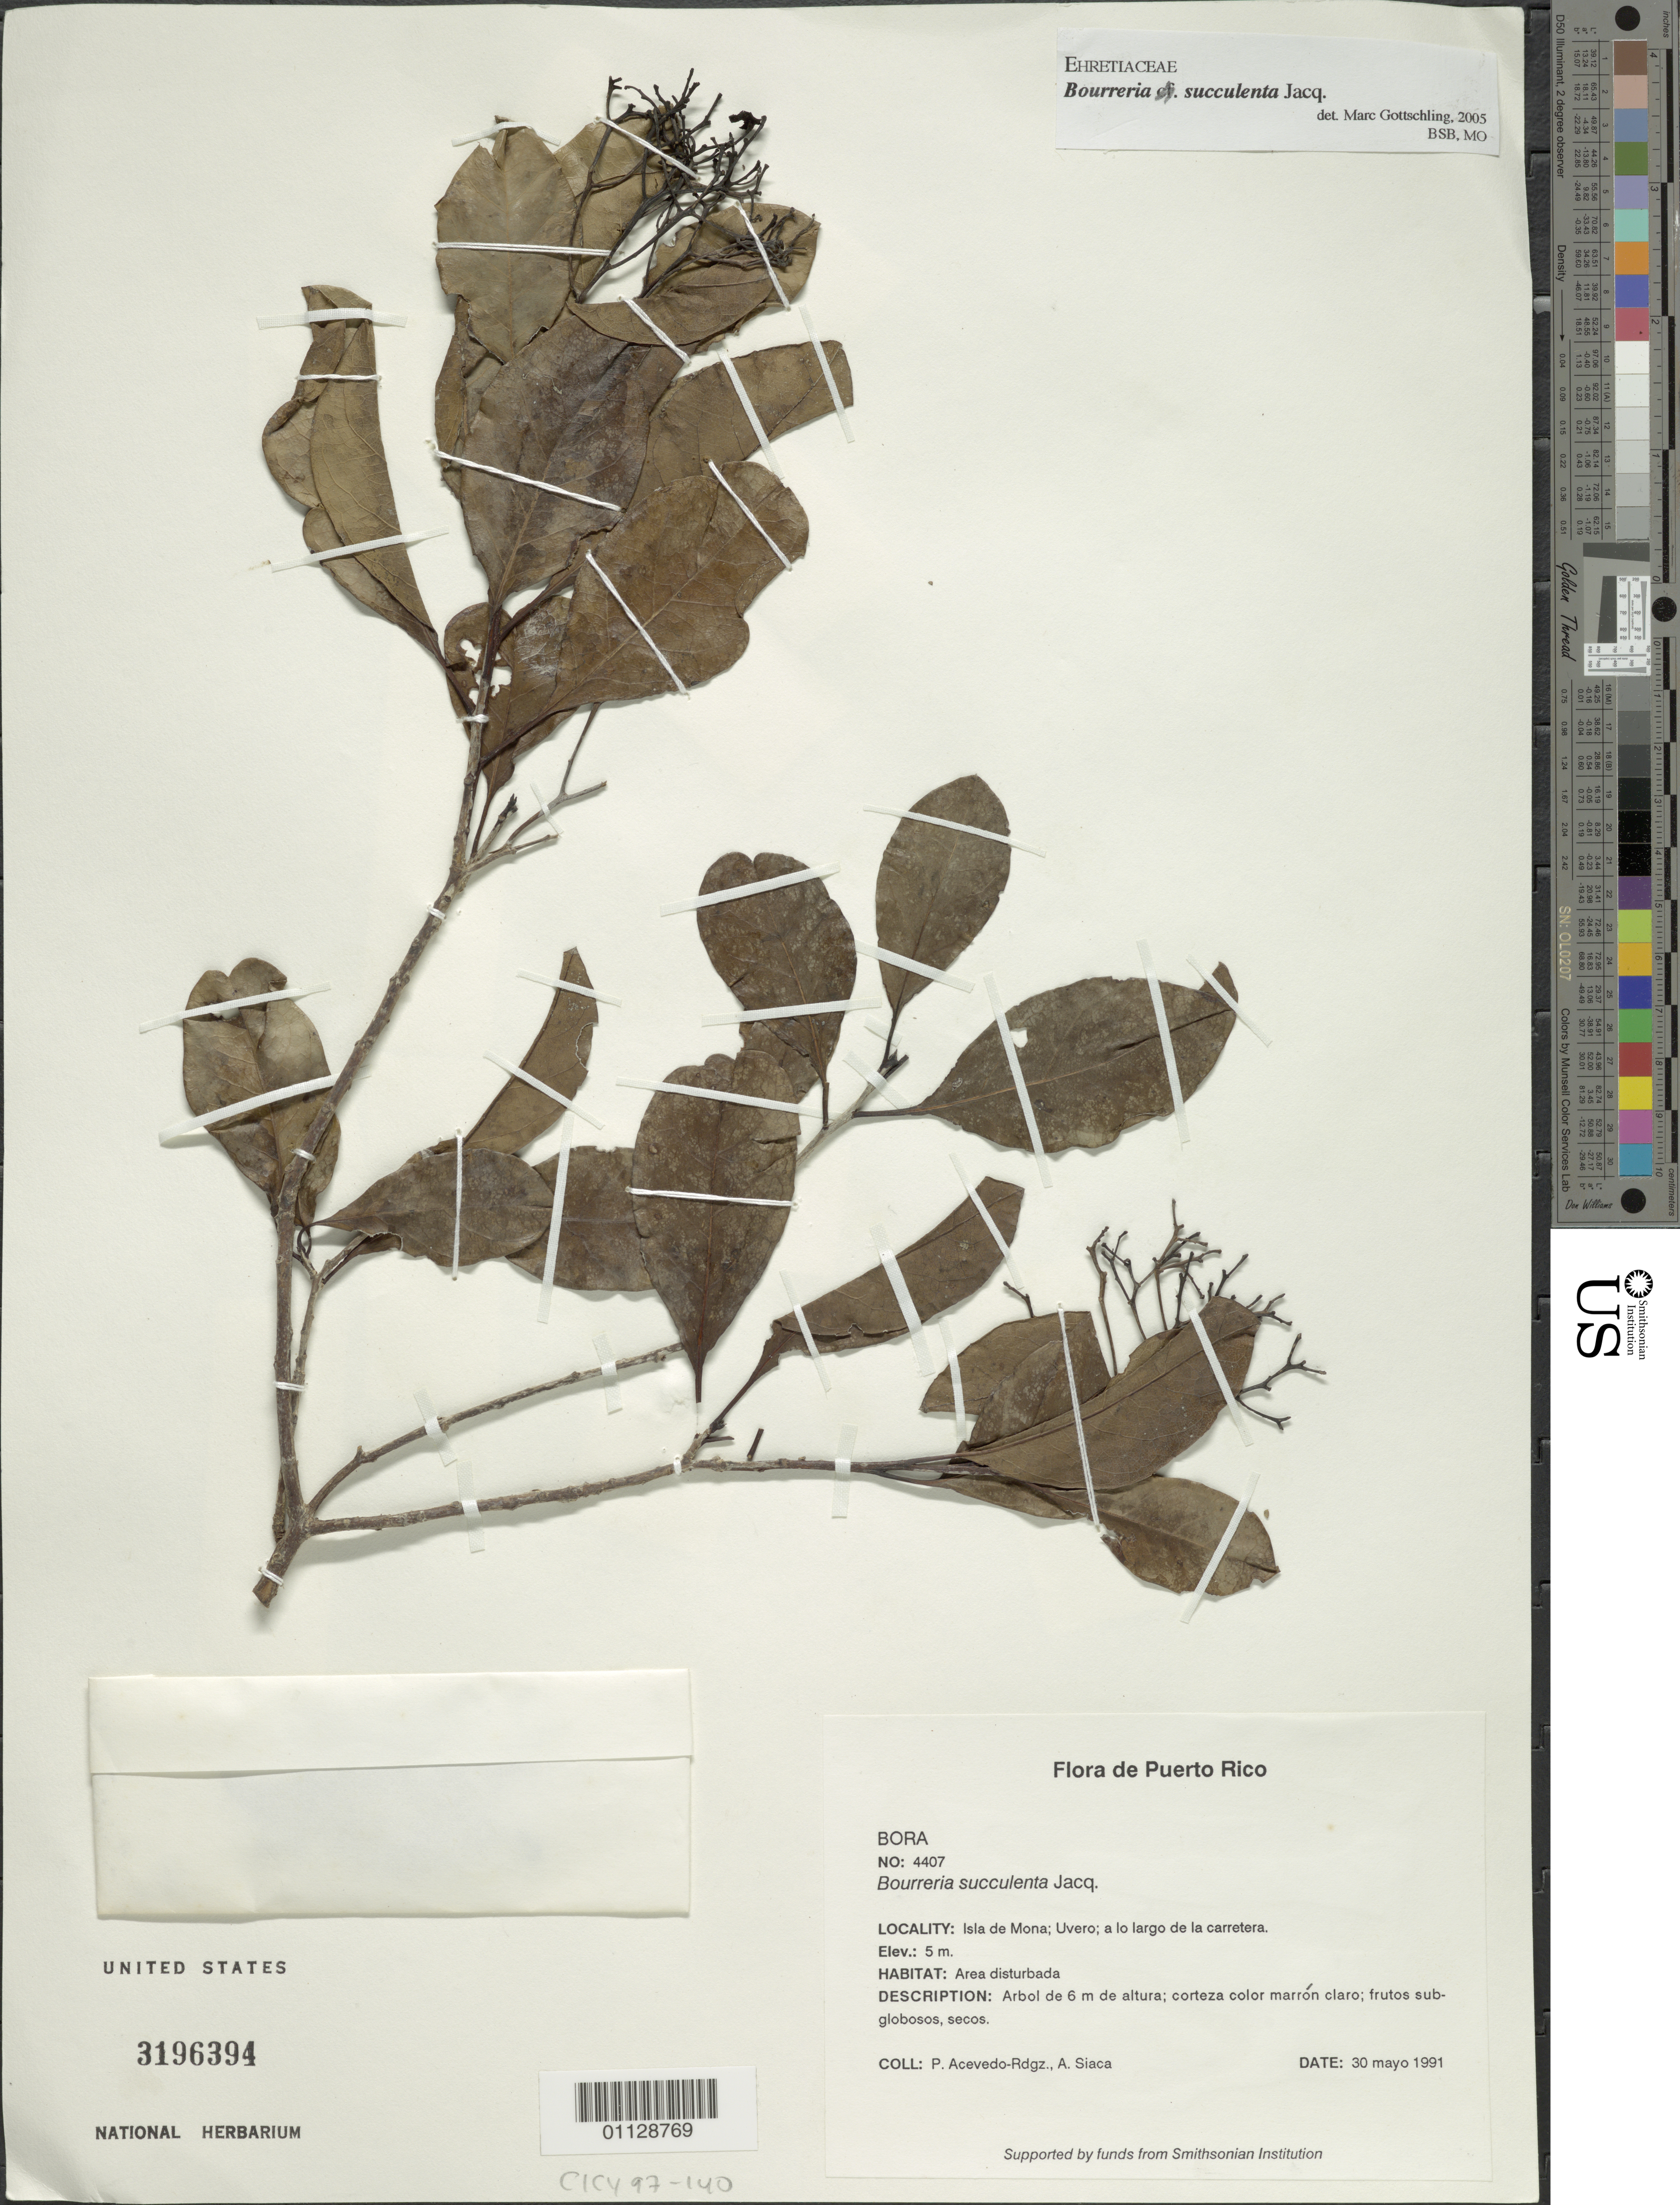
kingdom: Plantae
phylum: Tracheophyta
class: Magnoliopsida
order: Boraginales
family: Ehretiaceae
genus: Bourreria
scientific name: Bourreria succulenta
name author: Jacq.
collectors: P. Acevedo-Rodr. & A. Siaca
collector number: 4407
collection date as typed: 30 May 1991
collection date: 1991-05-30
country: Puerto Rico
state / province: Mayaguëz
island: Mona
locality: Isla de Mona; Uvero; a lo largo de la carretera.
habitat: Area disturbada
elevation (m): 5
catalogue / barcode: US 3196394